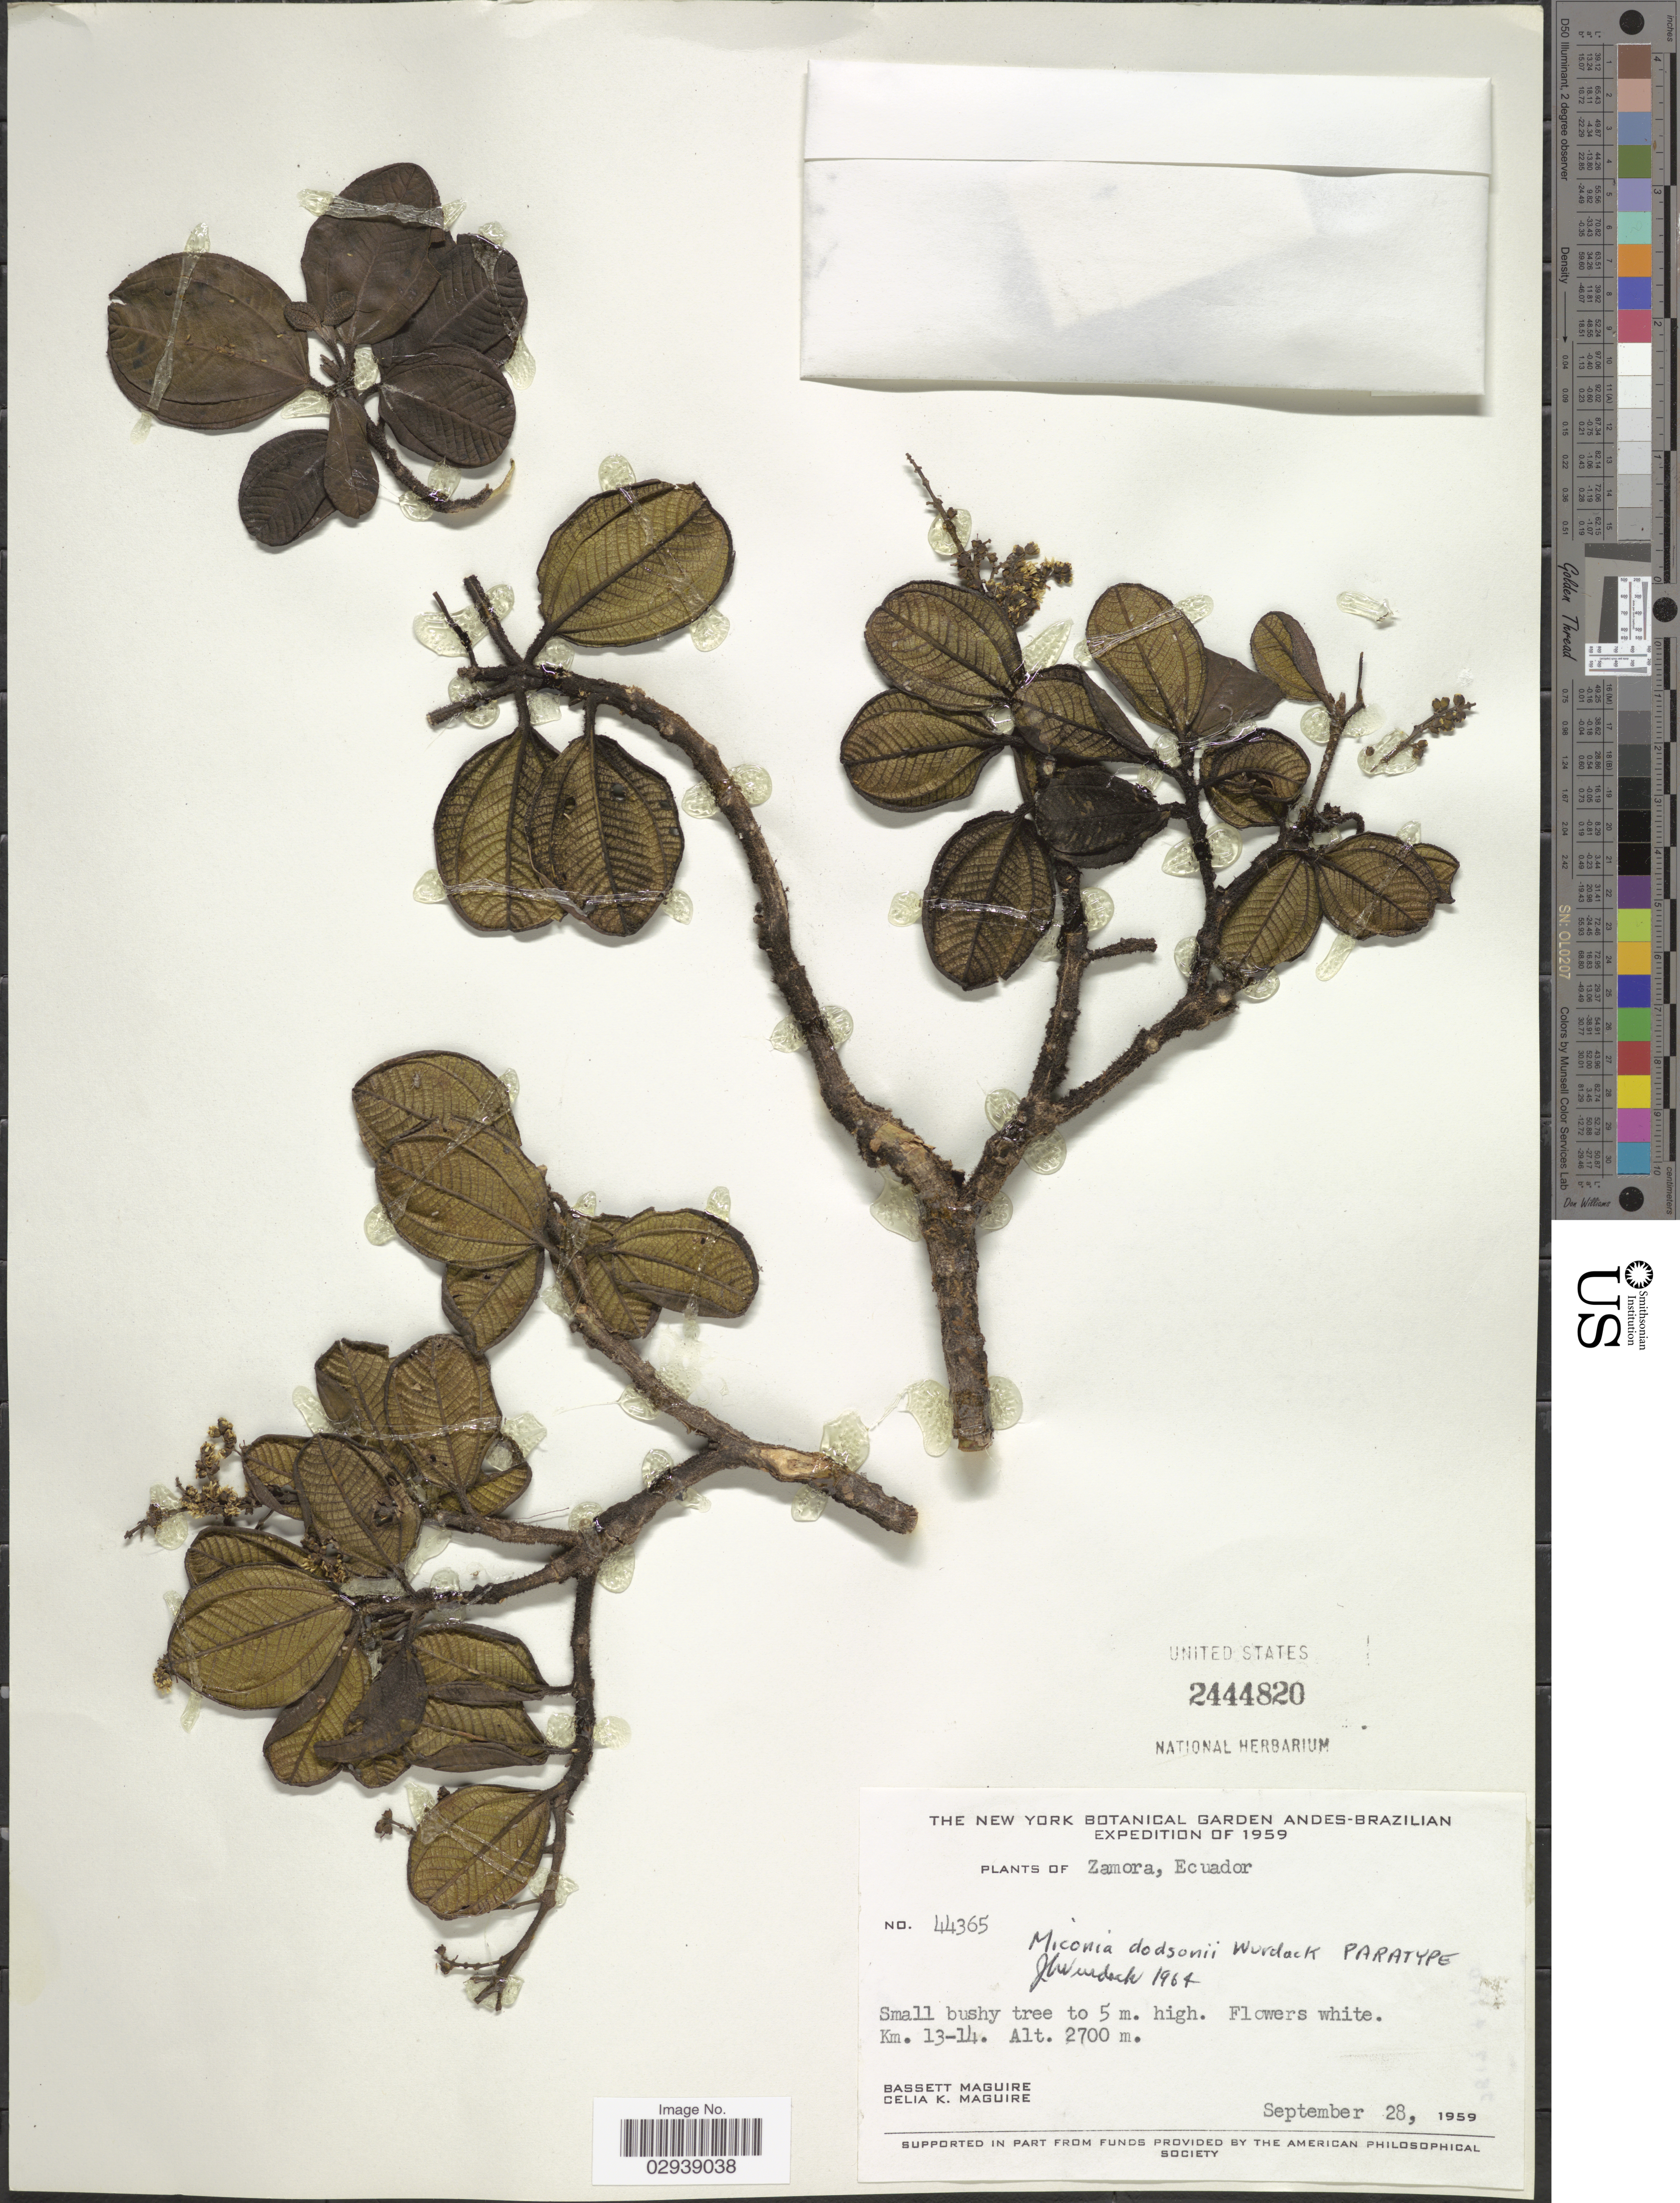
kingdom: Plantae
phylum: Tracheophyta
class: Magnoliopsida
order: Myrtales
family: Melastomataceae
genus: Miconia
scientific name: Miconia dodsonii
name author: Wurdack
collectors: B. Maguire & C. K. Maguire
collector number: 44365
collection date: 1959-09-28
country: Ecuador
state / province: Zamora-Chinchipe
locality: Zamora. Km. 13-14.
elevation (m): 2700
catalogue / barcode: US 2444820